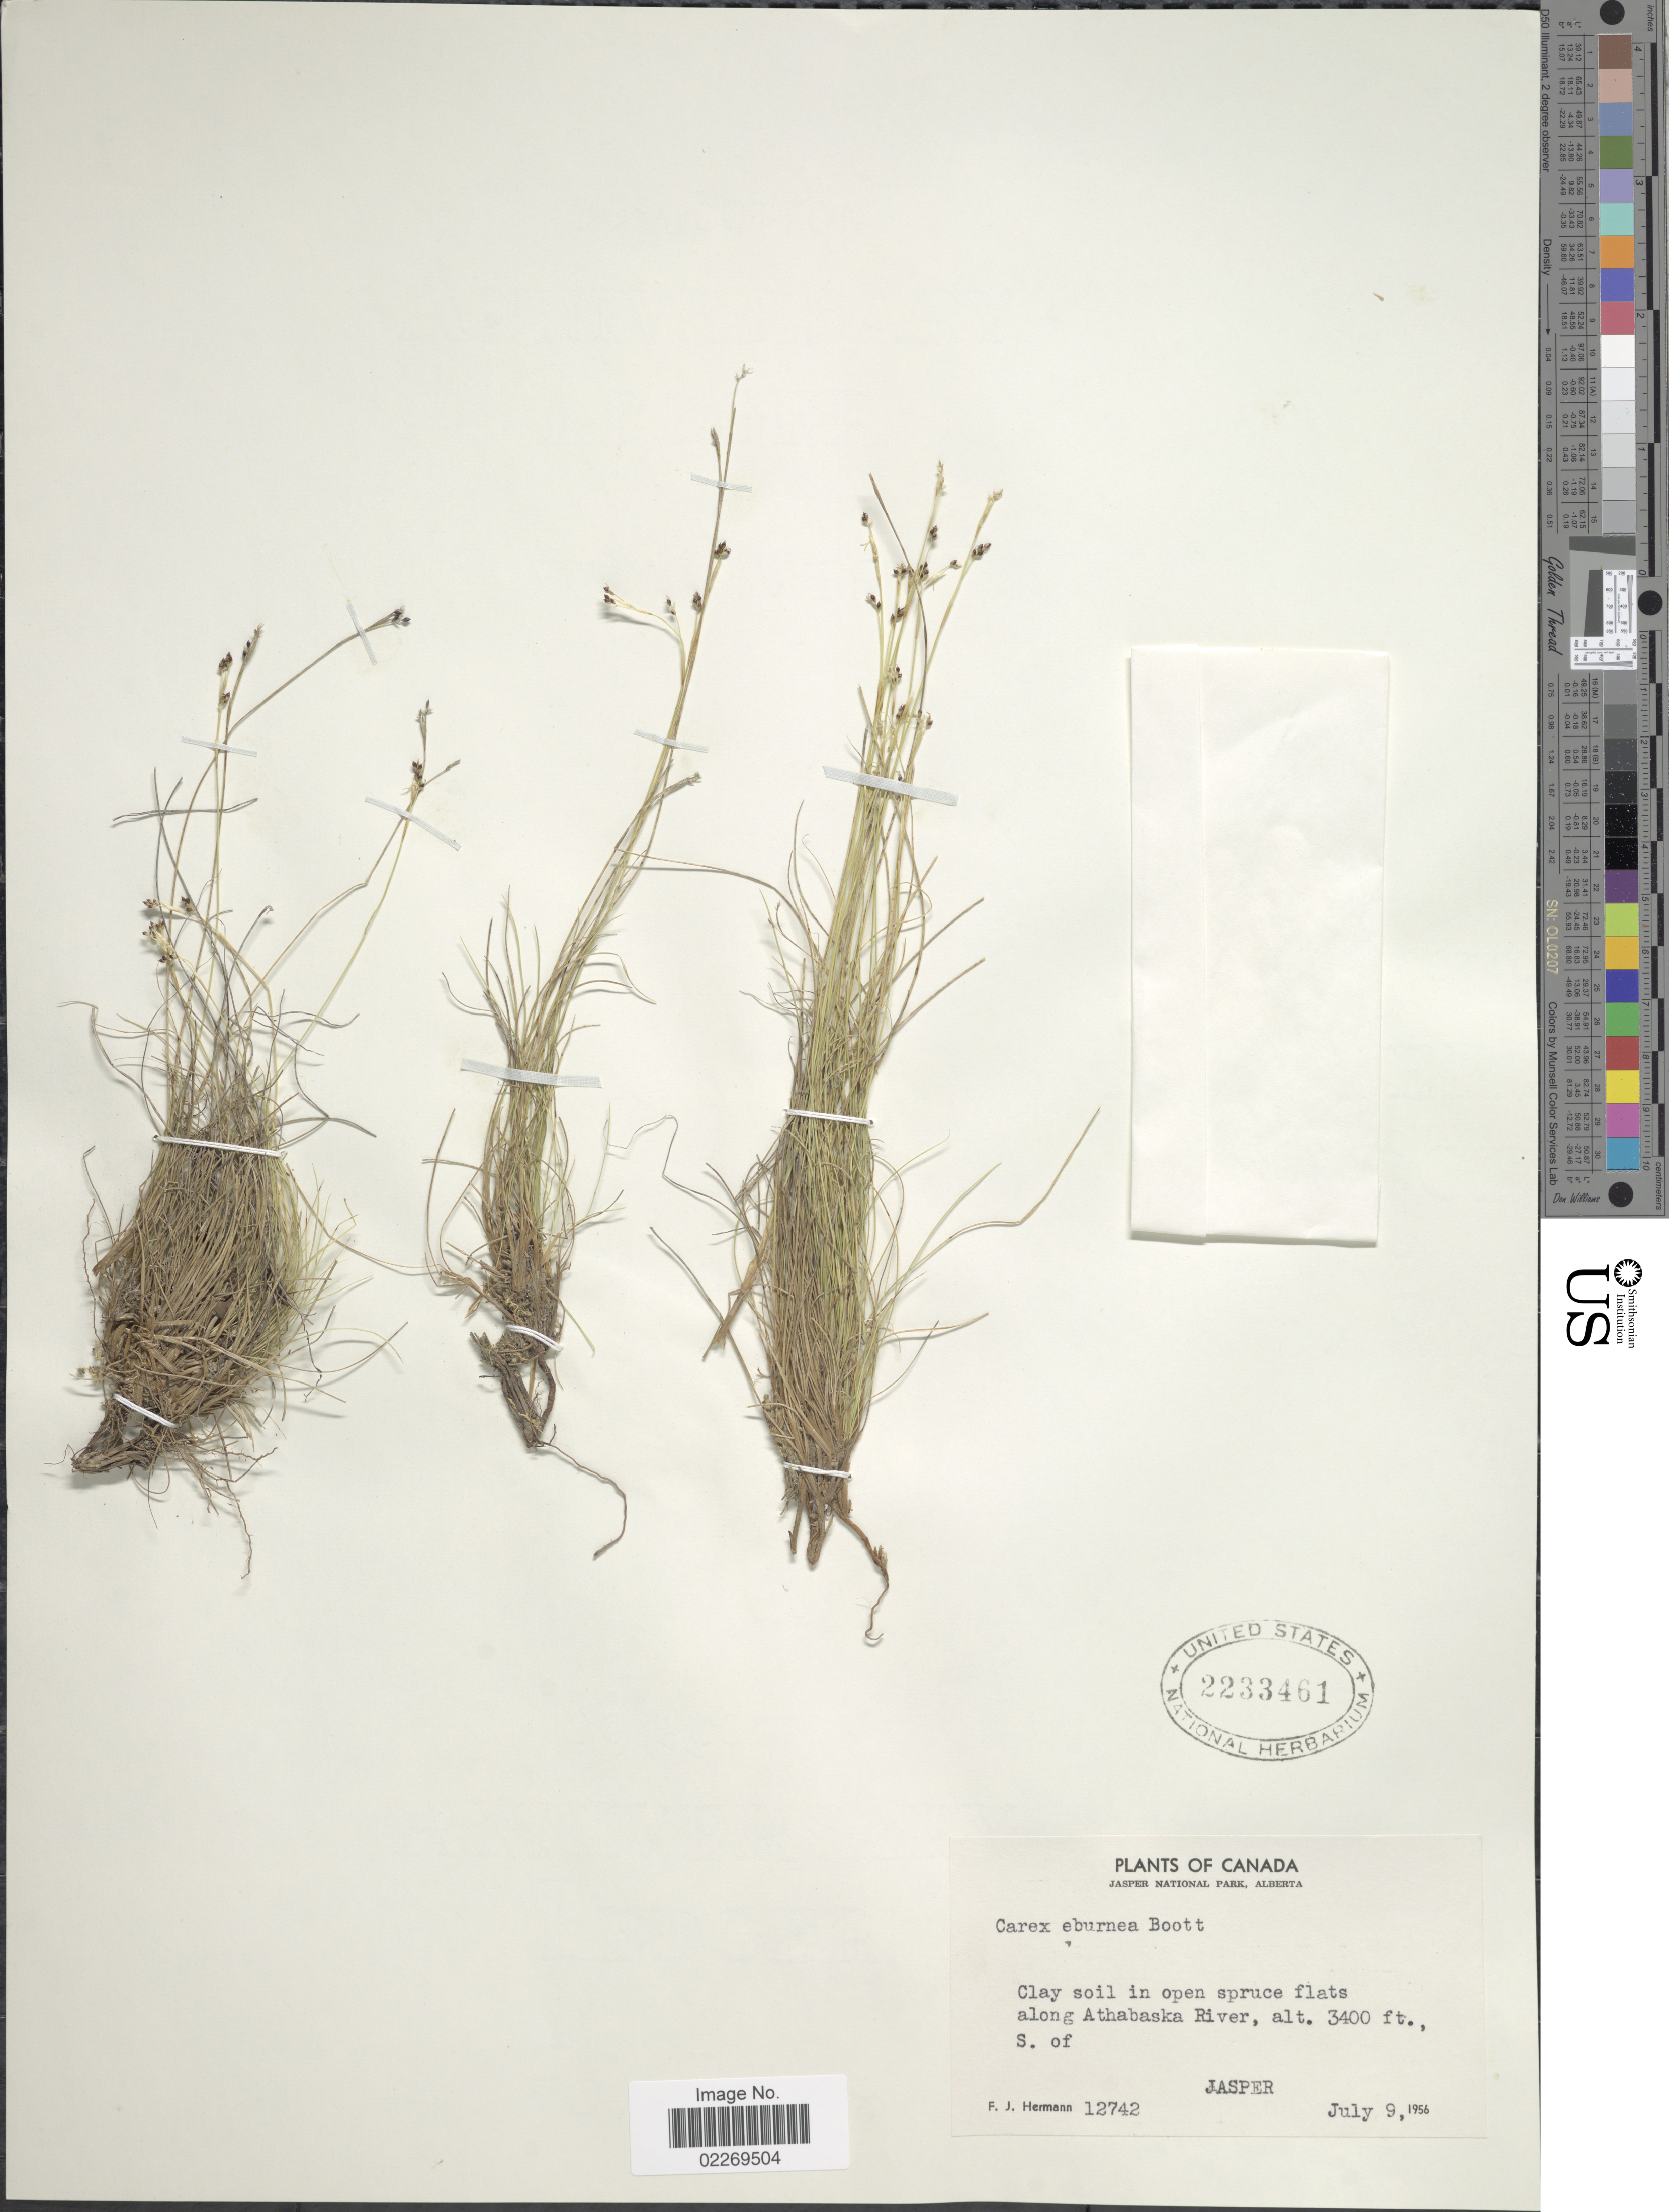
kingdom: Plantae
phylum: Tracheophyta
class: Liliopsida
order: Poales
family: Cyperaceae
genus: Carex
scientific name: Carex eburnea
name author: Boott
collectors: F. J. Hermann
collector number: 12742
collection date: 1956-07-09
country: Canada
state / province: Alberta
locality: Jasper National Park, Along Athabaska River, S of Jasper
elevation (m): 1036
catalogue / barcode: US 2233461